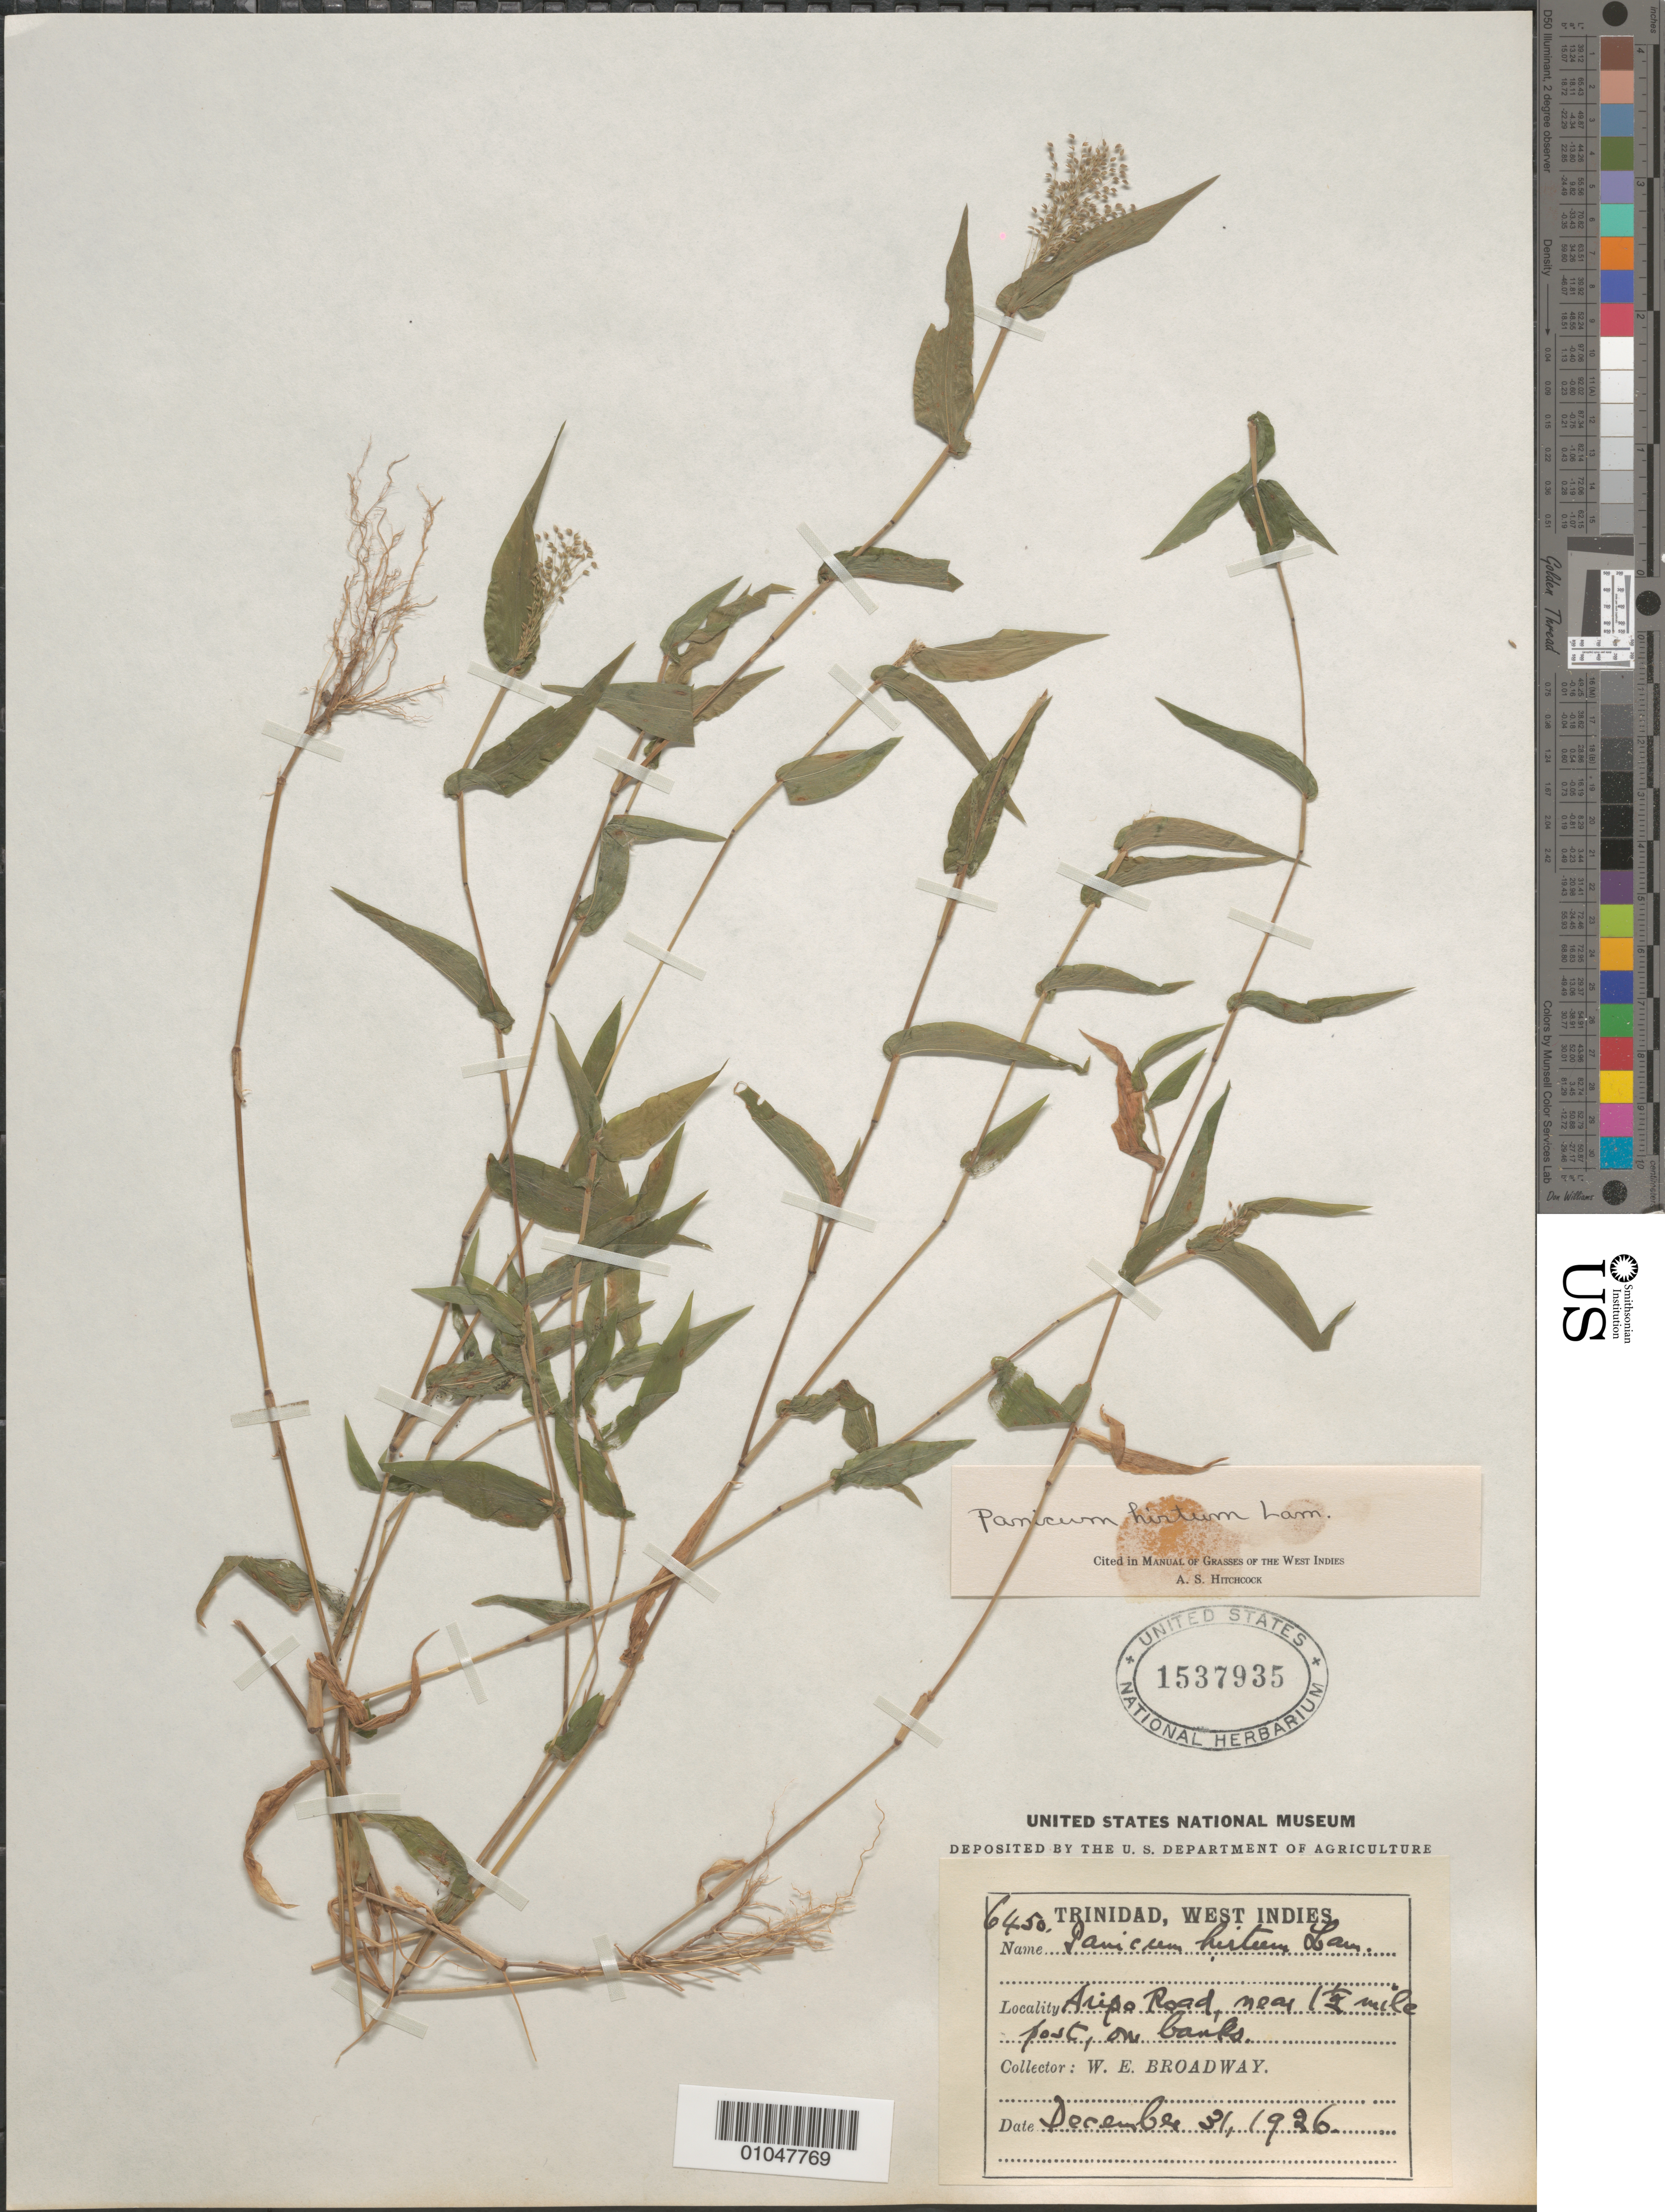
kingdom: Plantae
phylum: Tracheophyta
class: Liliopsida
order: Poales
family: Poaceae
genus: Panicum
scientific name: Panicum hirtum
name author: Lam.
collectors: W. E. Broadway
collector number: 6450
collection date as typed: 31 Dec 1926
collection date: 1926-12-31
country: Trinidad and Tobago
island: Trinidad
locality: Aripo rd near 1.5 m post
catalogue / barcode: US 1537935